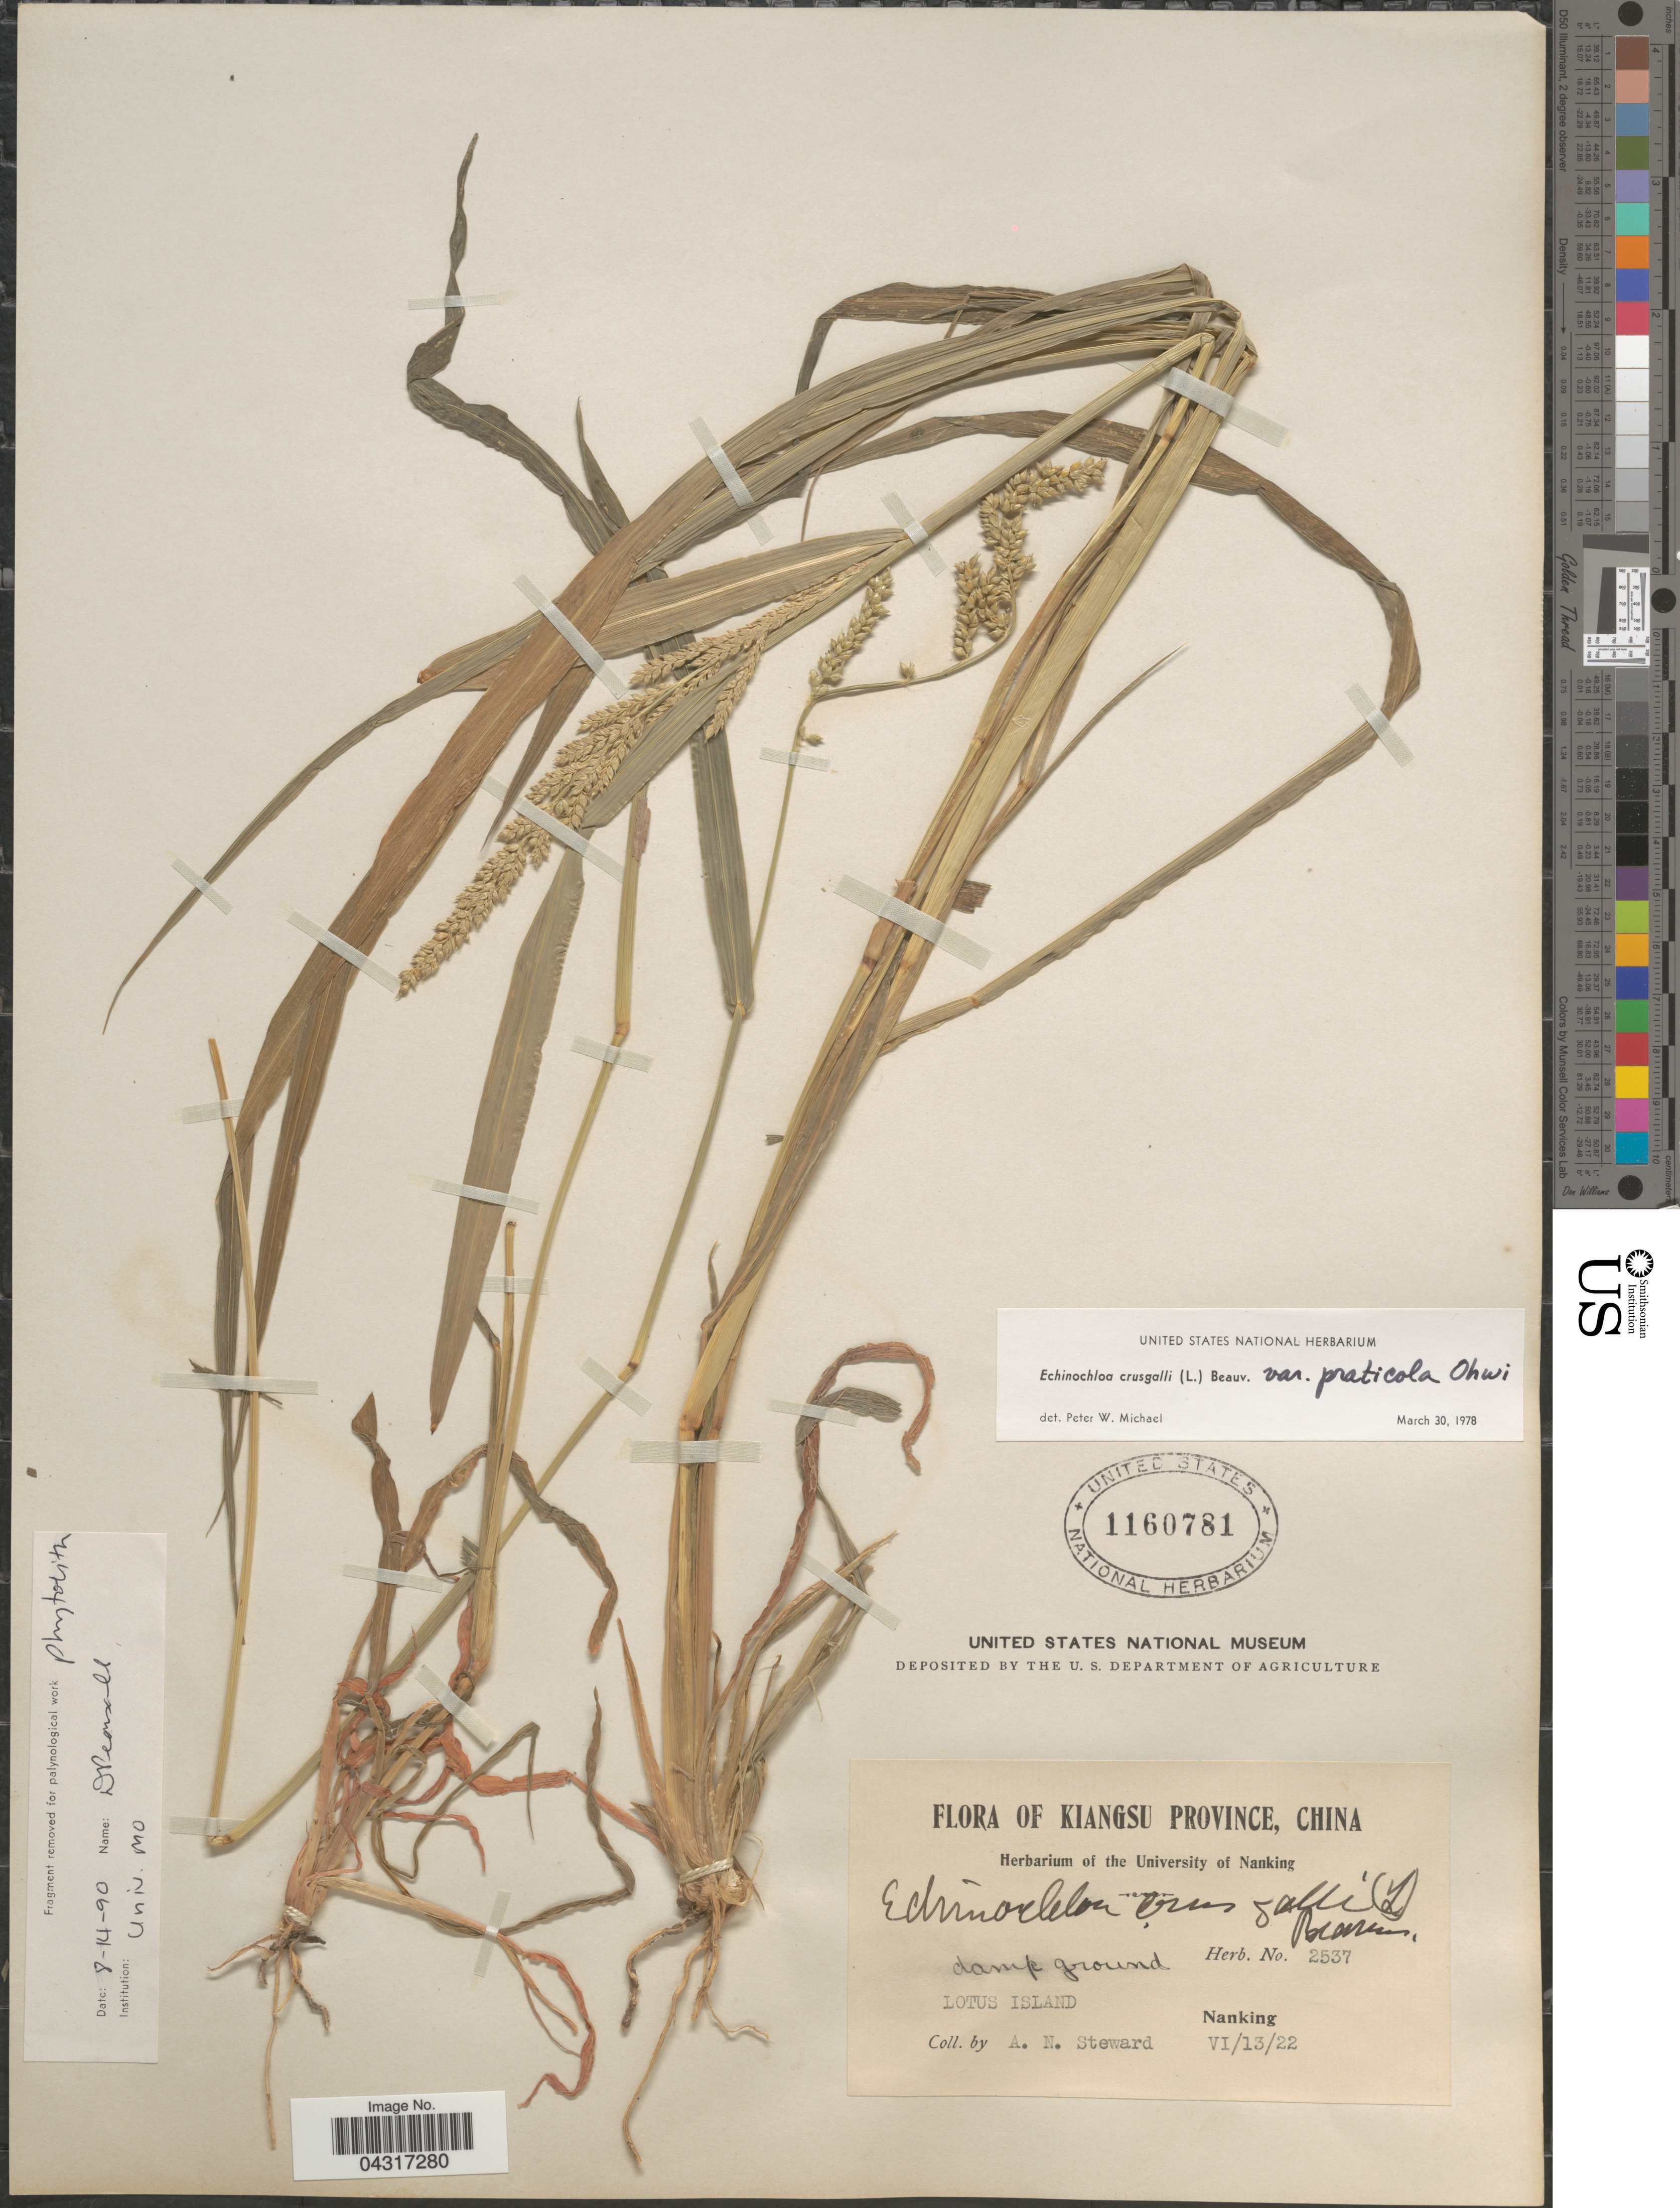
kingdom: Plantae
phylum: Tracheophyta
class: Liliopsida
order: Poales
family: Poaceae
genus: Echinochloa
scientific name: Echinochloa crus-galli var. praticola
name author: Ohwi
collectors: A. N. Steward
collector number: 2537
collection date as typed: Transcribed d/m/y: 13/6/22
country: China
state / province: Jiangsu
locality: Kiangsu Province. Damp ground. Lotus Island. Nanking.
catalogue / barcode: US 1160781